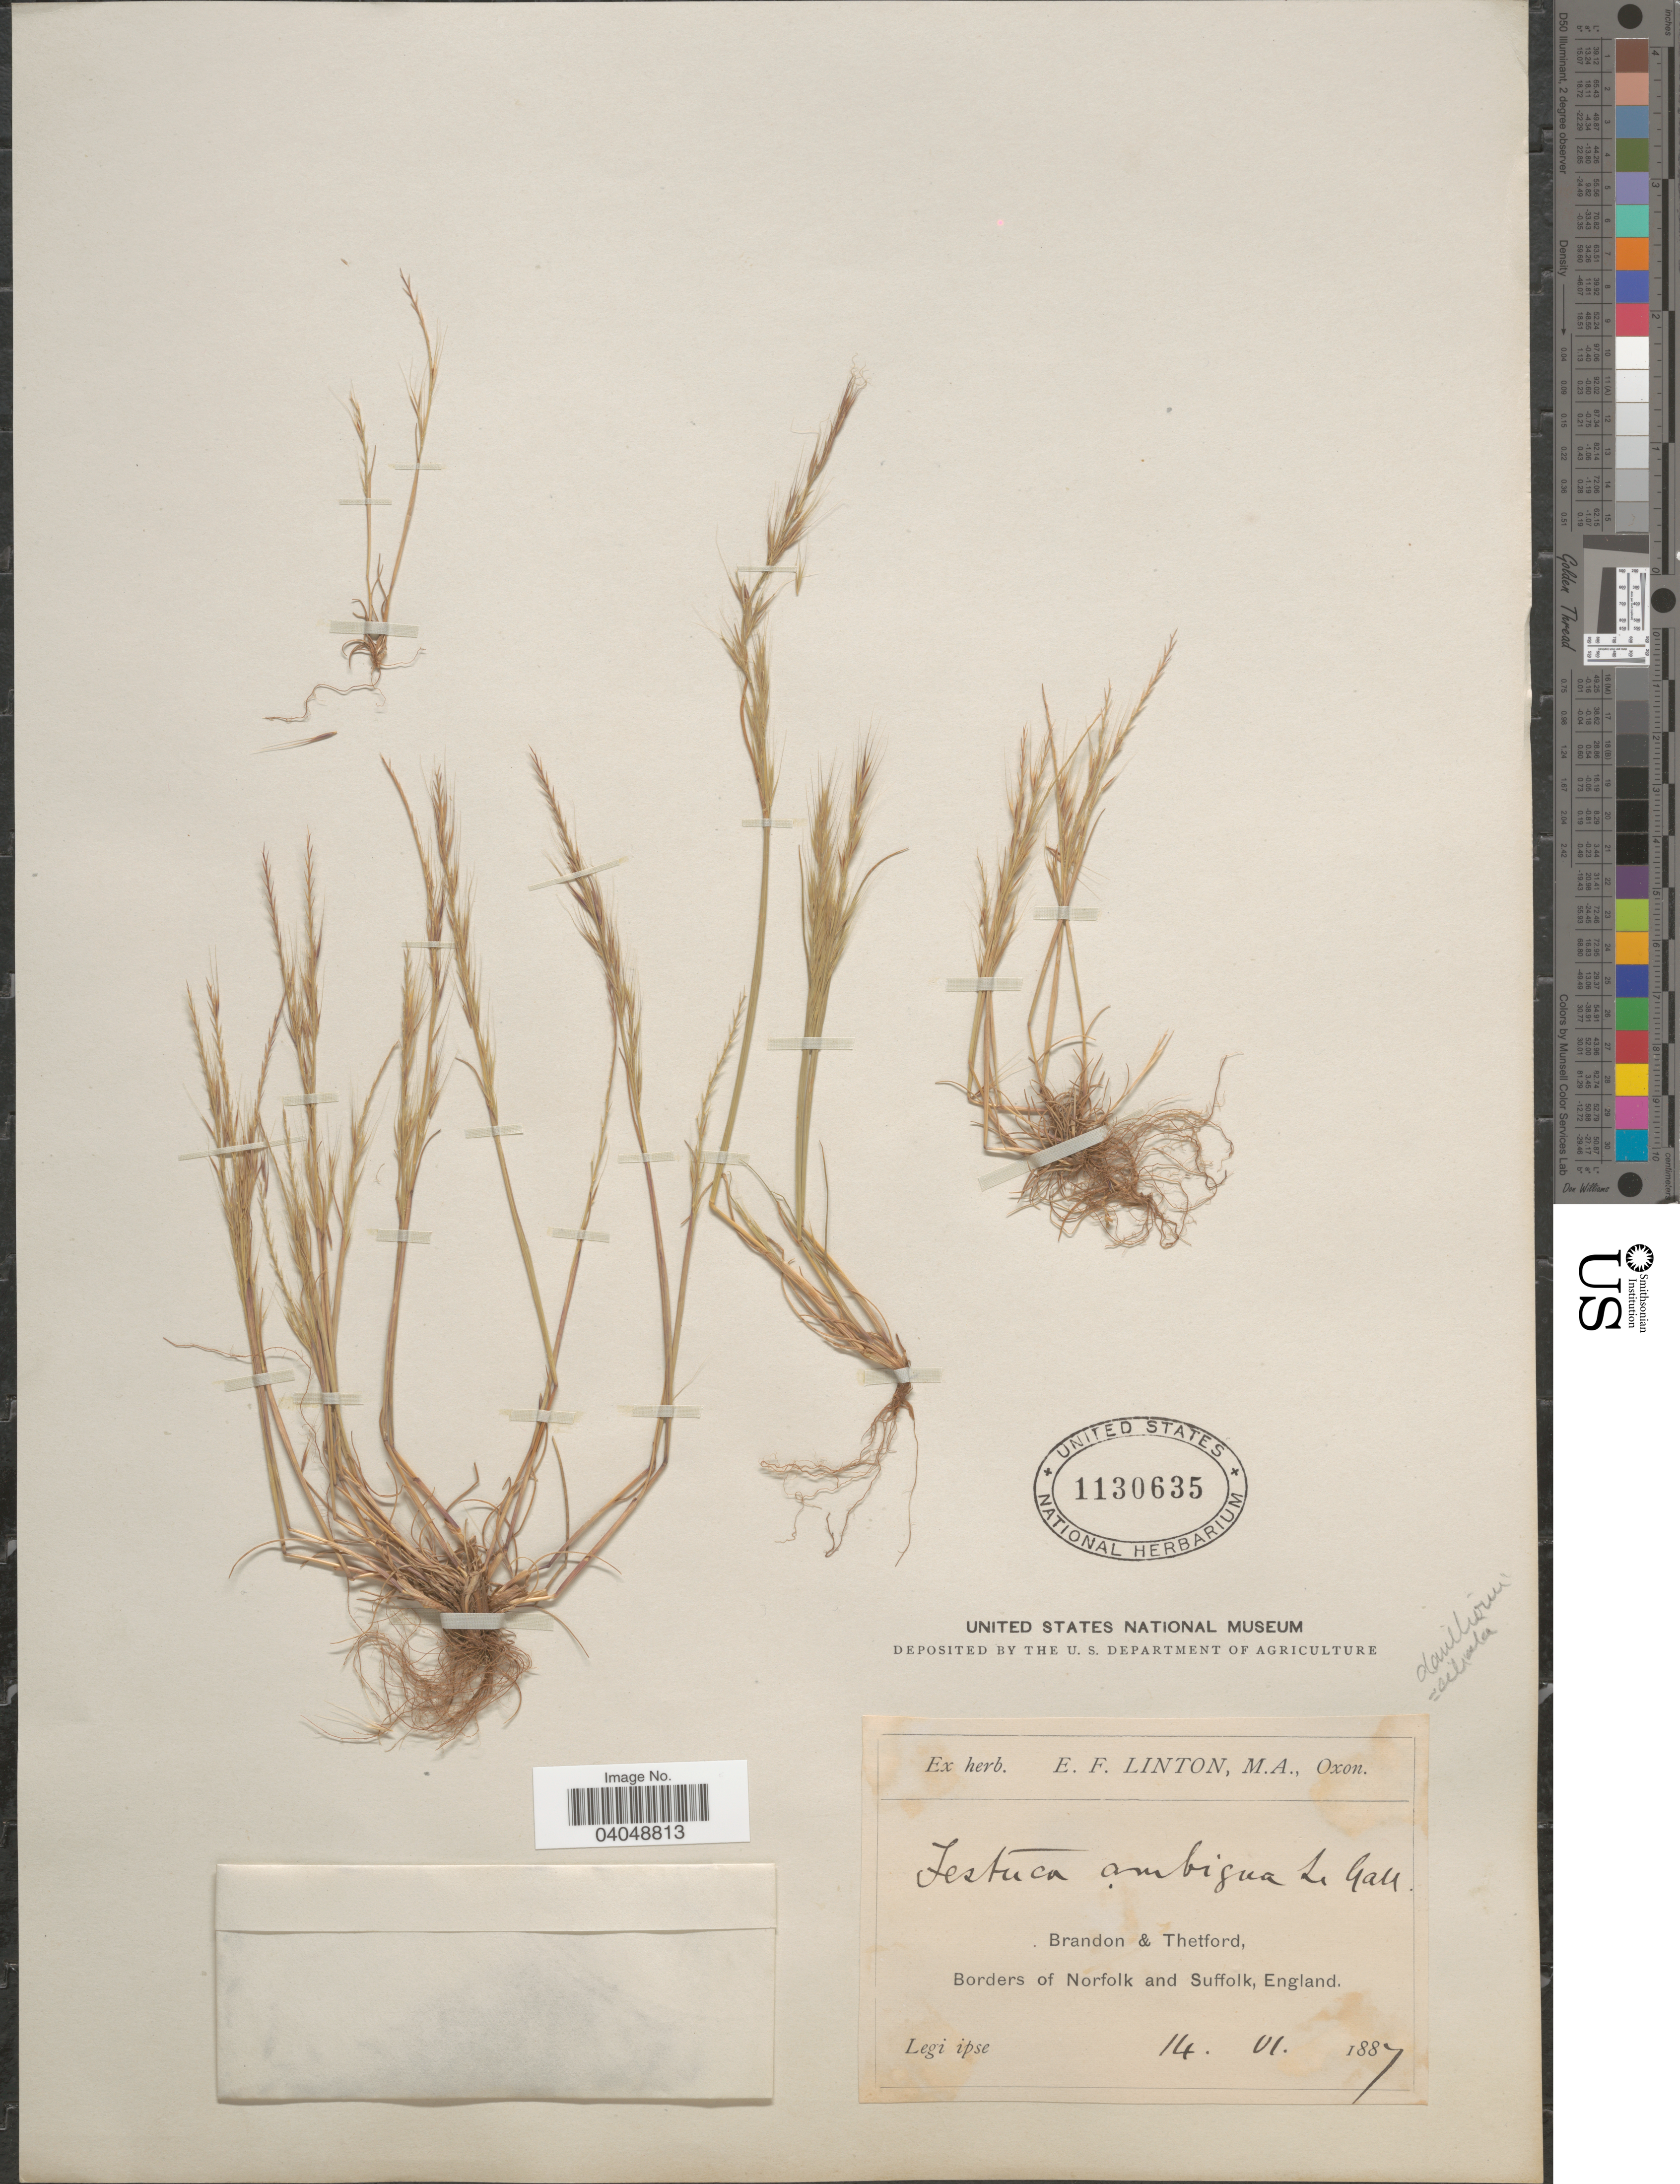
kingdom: Plantae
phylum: Tracheophyta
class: Liliopsida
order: Poales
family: Poaceae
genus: Festuca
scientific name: Festuca ambigua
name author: Le Gall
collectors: E. Linton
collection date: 1887-06-14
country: United Kingdom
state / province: England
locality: Brandon & Thetford, Borders of Norfolk and Suffolk.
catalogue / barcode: US 1130635